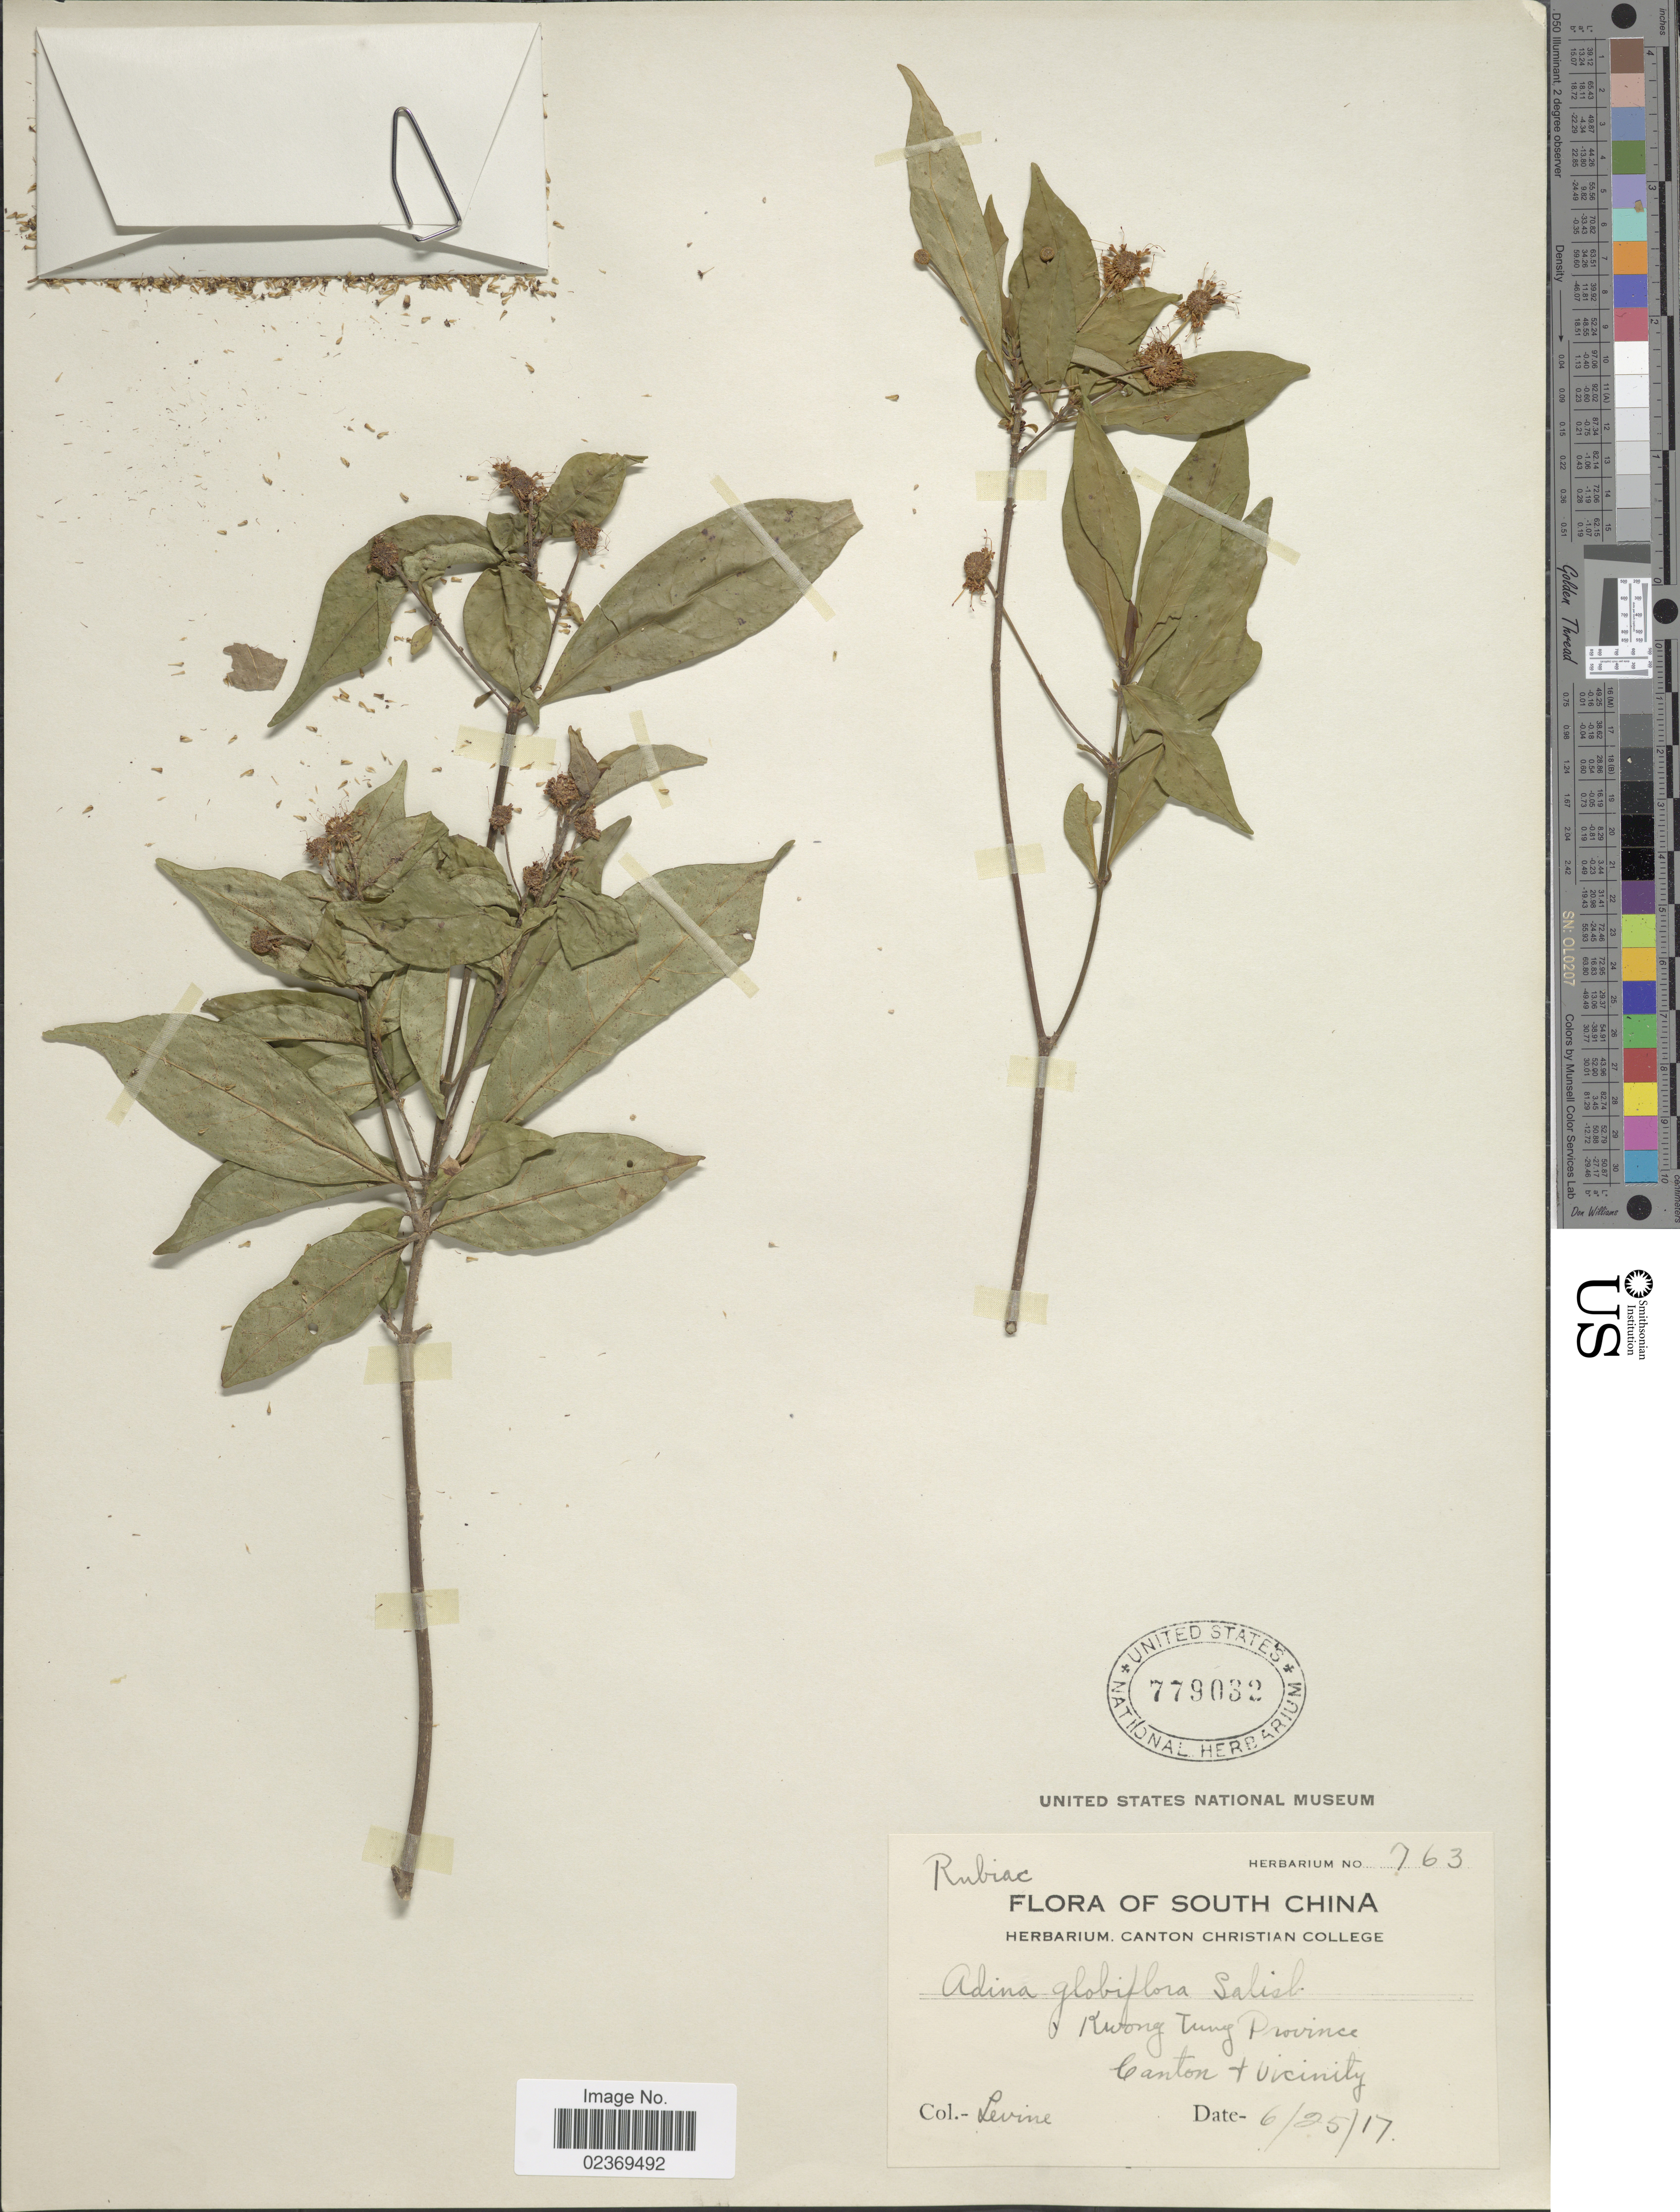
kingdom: Plantae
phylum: Tracheophyta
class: Magnoliopsida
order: Gentianales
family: Rubiaceae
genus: Adina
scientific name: Adina pilulifera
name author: (Lam.) Franch. & Drake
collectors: -. Levine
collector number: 763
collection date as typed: Transcribed d/m/y: 25/6/17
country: China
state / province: Guangdong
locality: Kwong Tung Province, Canton + Vicinity.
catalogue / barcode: US 779032